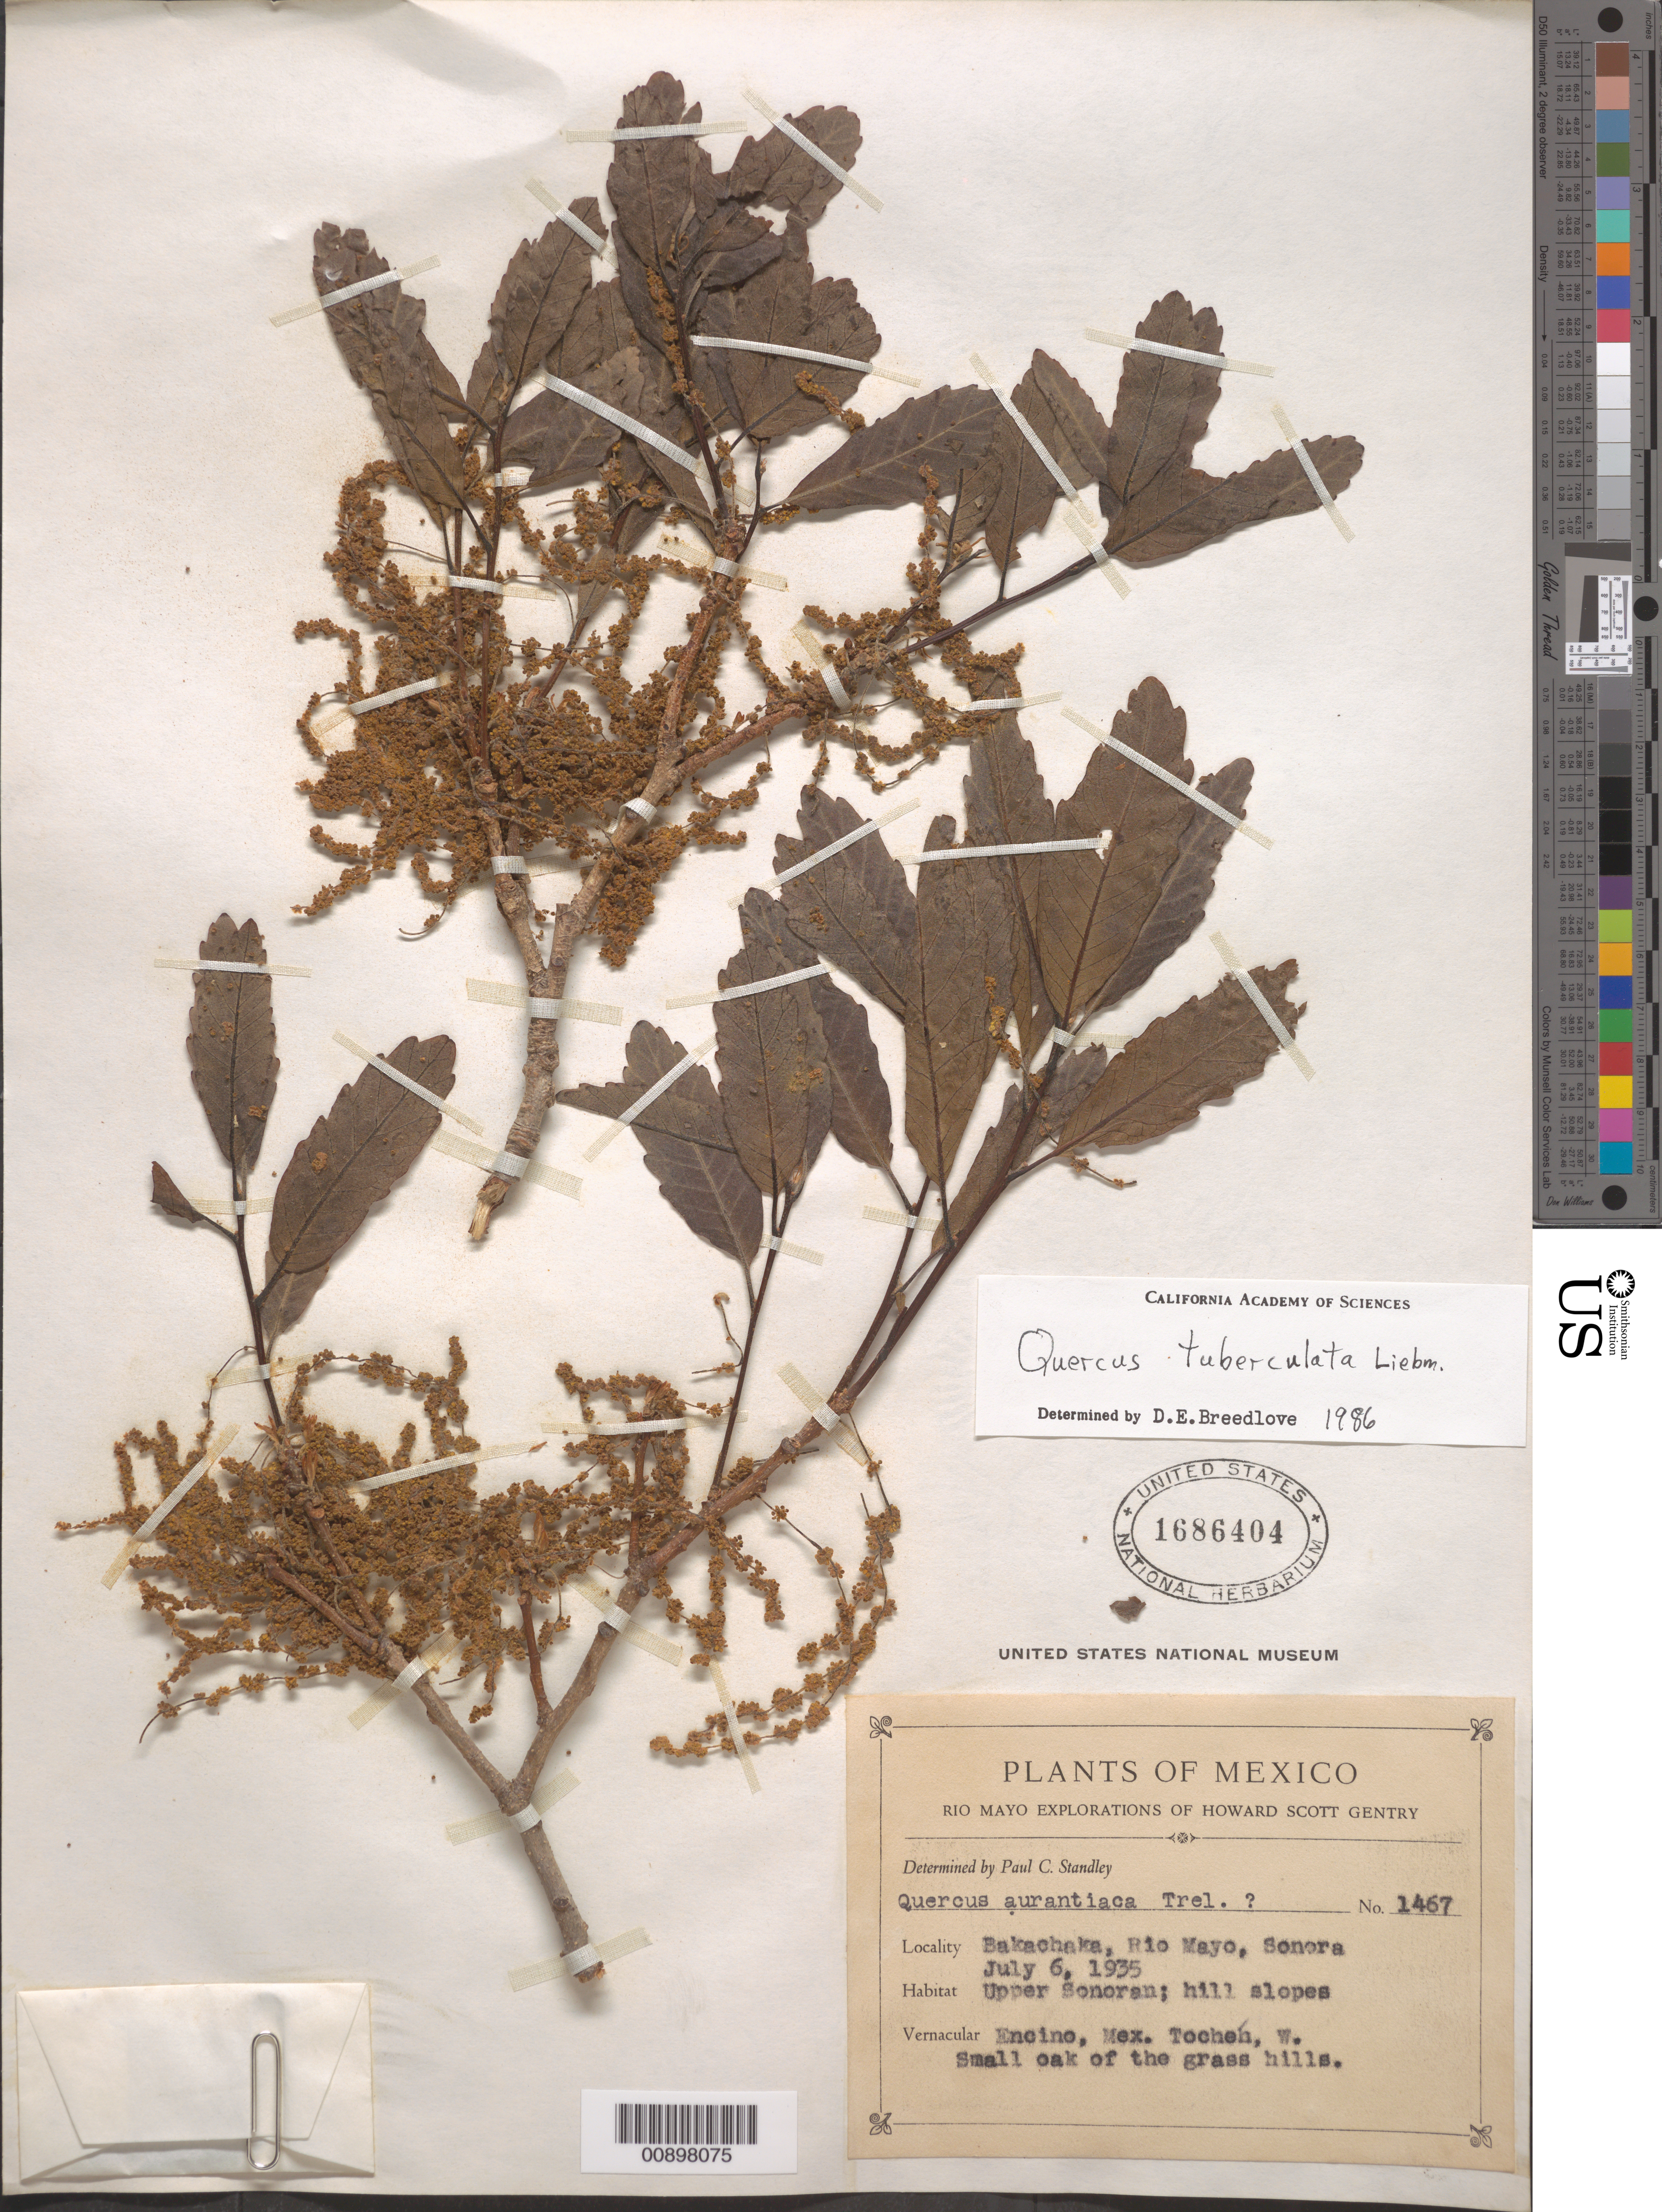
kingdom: Plantae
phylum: Tracheophyta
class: Magnoliopsida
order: Fagales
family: Fagaceae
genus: Quercus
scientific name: Quercus tuberculata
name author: Liebm.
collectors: H. S. Gentry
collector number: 1467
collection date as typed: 06 Jul 1935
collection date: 1935-07-06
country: Mexico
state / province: Sonora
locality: Bakachaka, Río Mayo, Sonora.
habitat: Upper Sonoran; hill slopes. Grass hills.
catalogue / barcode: US 1686404